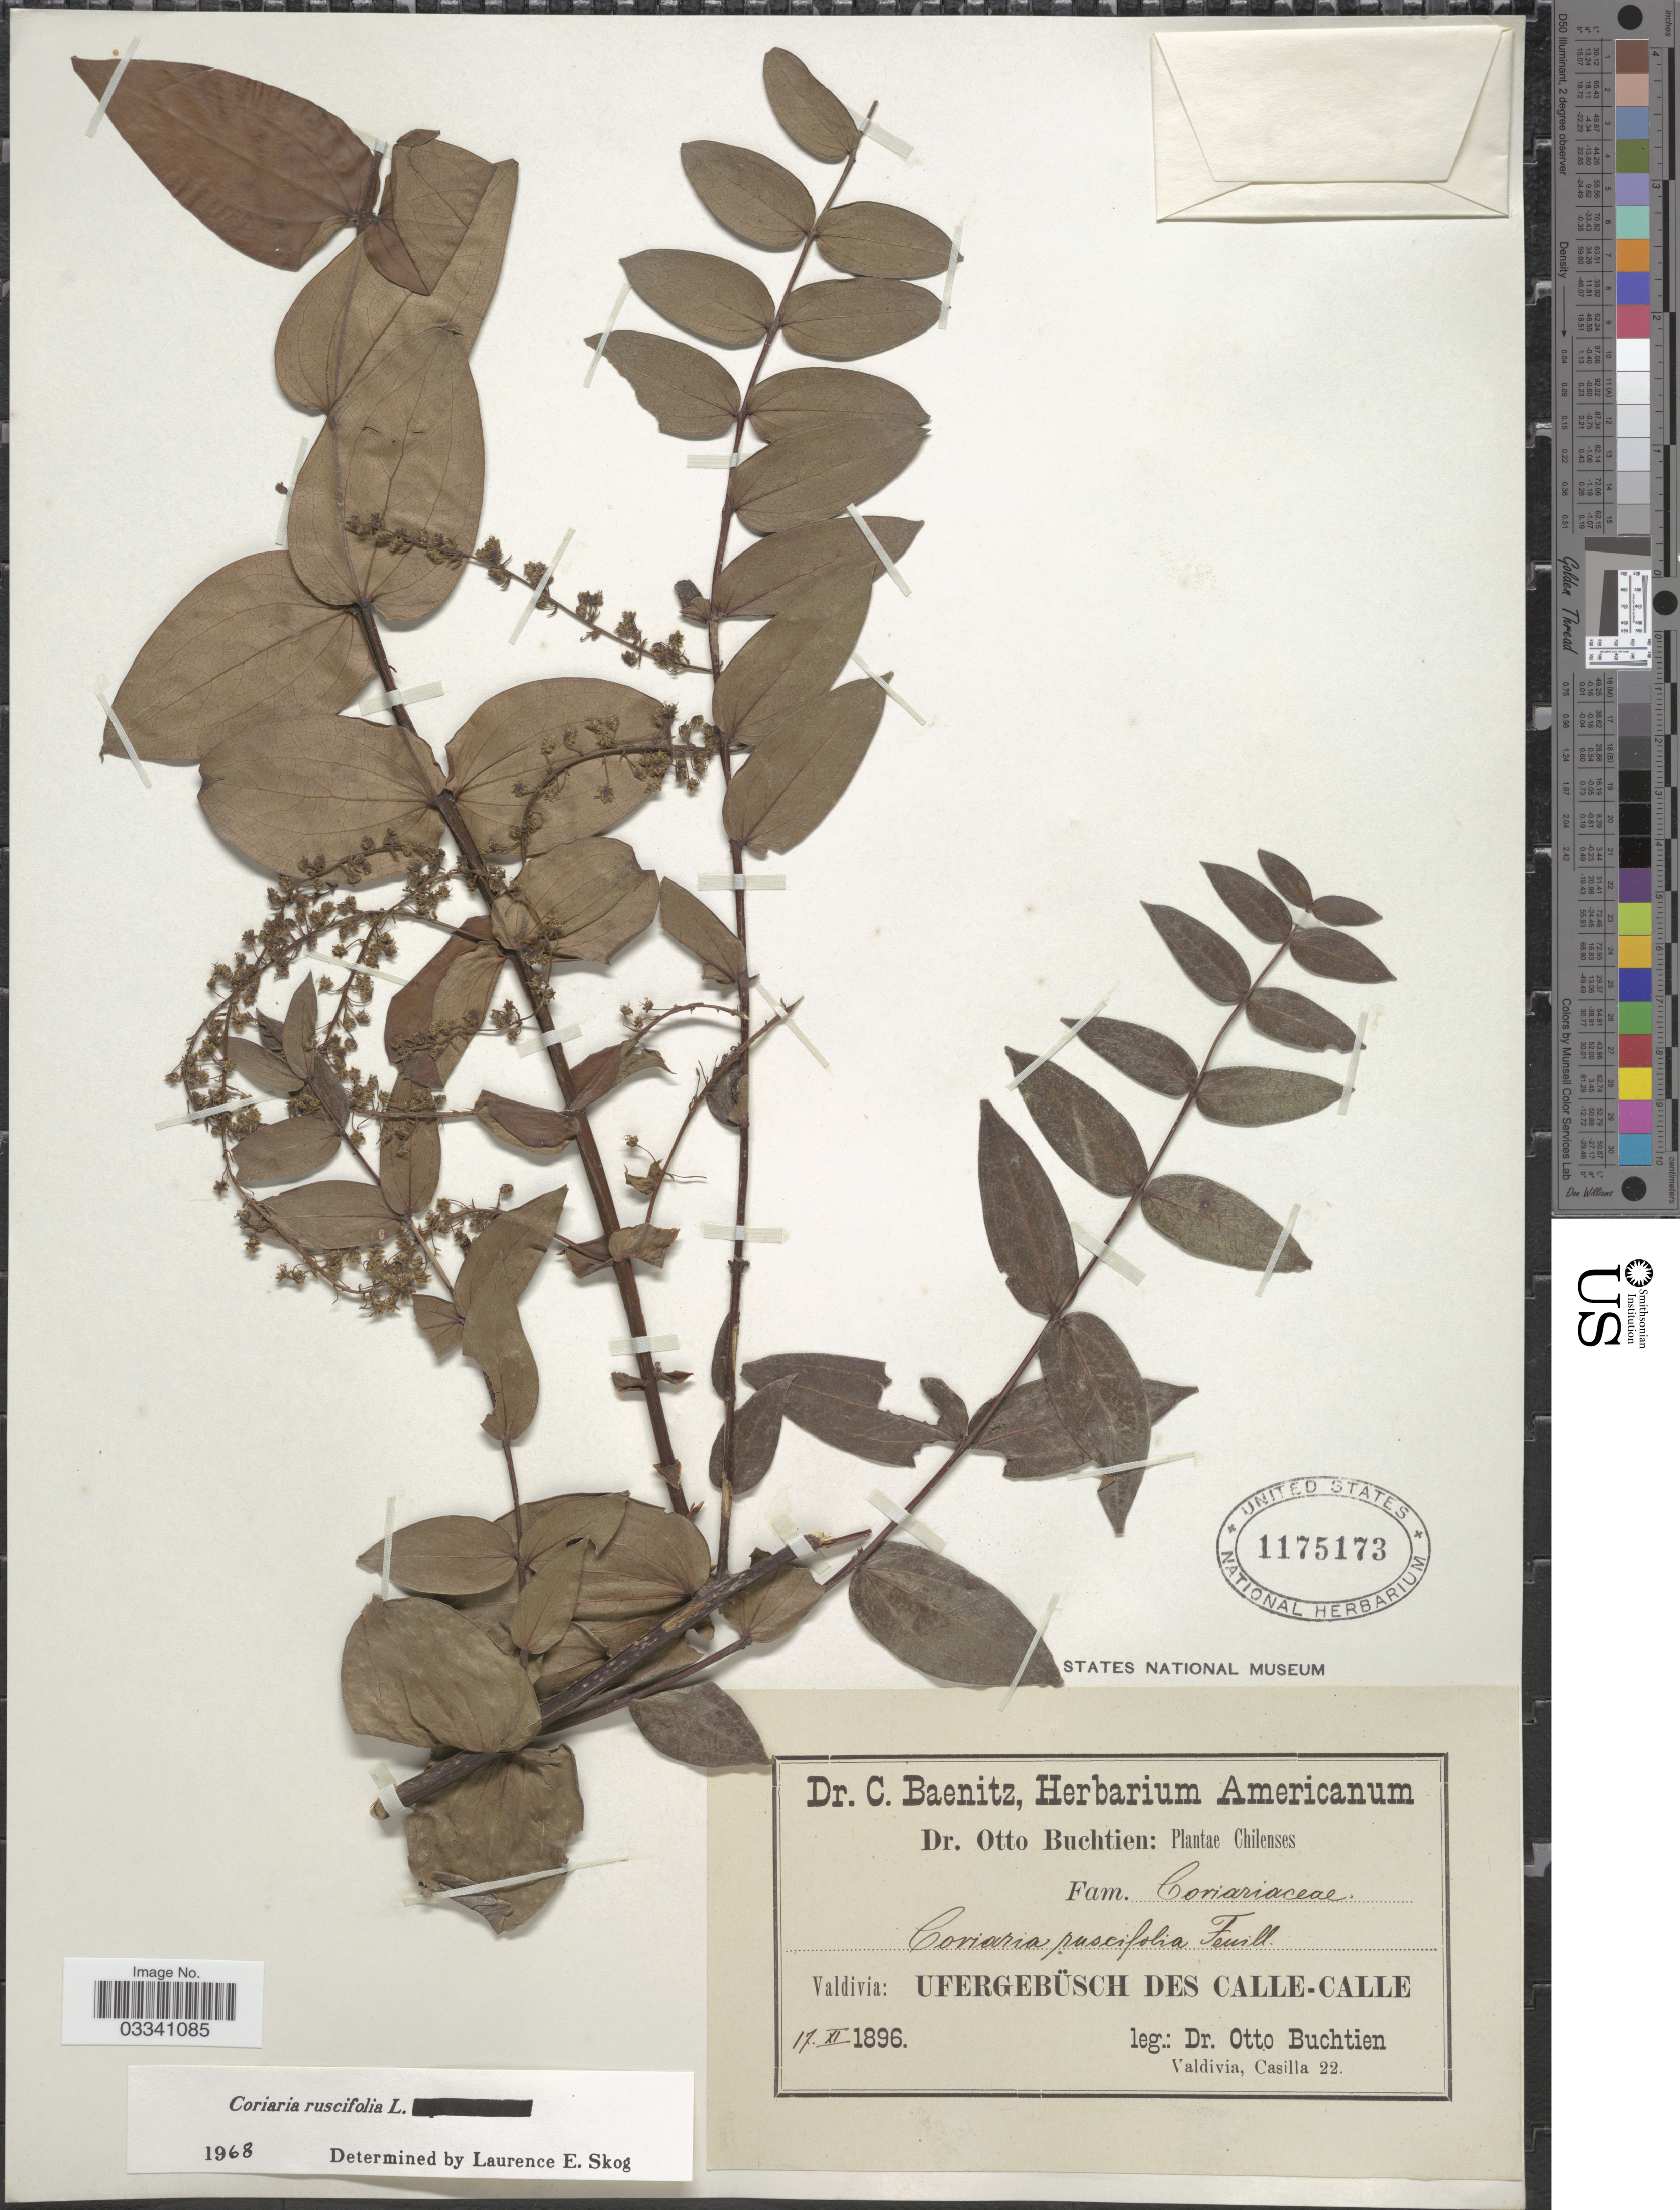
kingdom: Plantae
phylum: Tracheophyta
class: Magnoliopsida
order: Cucurbitales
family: Coriariaceae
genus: Coriaria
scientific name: Coriaria ruscifolia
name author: L.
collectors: O. Buchtien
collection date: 1896-11-17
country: Chile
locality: Valdivia: Ufergebüsch des Calle-Calle.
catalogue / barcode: US 1175173